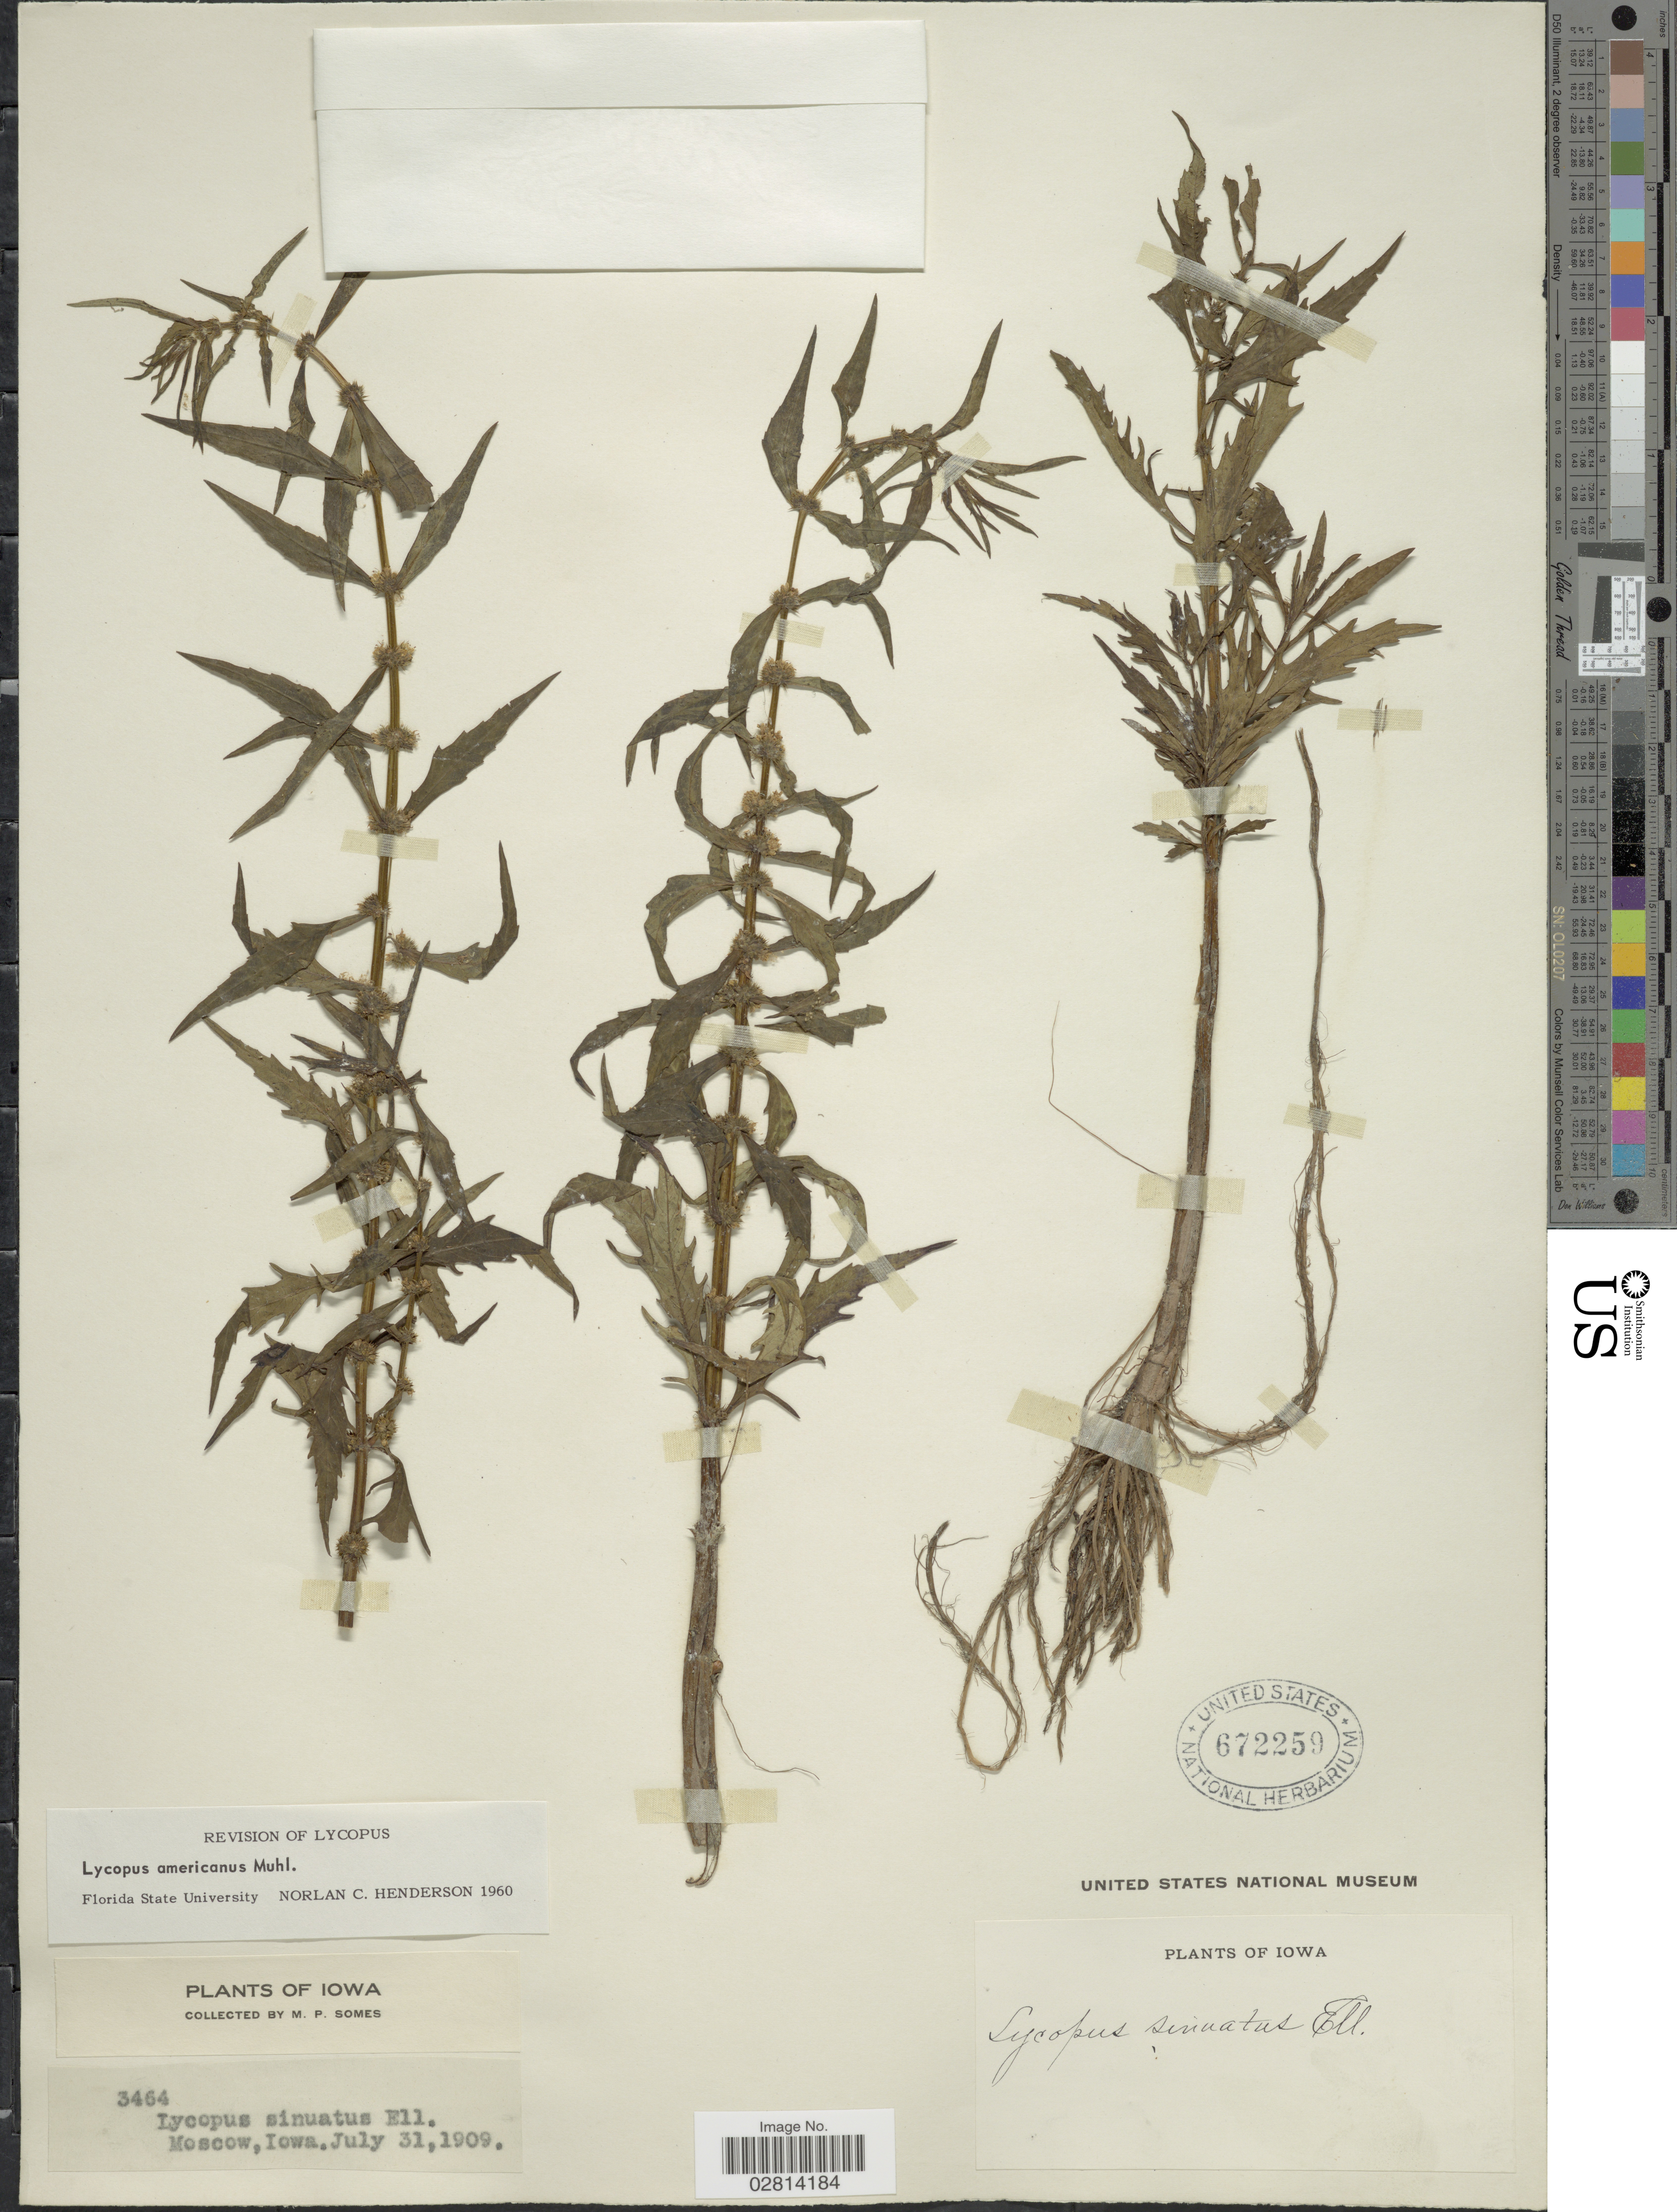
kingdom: Plantae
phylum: Tracheophyta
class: Magnoliopsida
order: Lamiales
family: Lamiaceae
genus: Lycopus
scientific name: Lycopus americanus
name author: Muhl. ex W.P.C. Barton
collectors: M. Somes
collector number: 3464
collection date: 1909-07-31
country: United States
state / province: Iowa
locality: Moscow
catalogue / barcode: US 672259